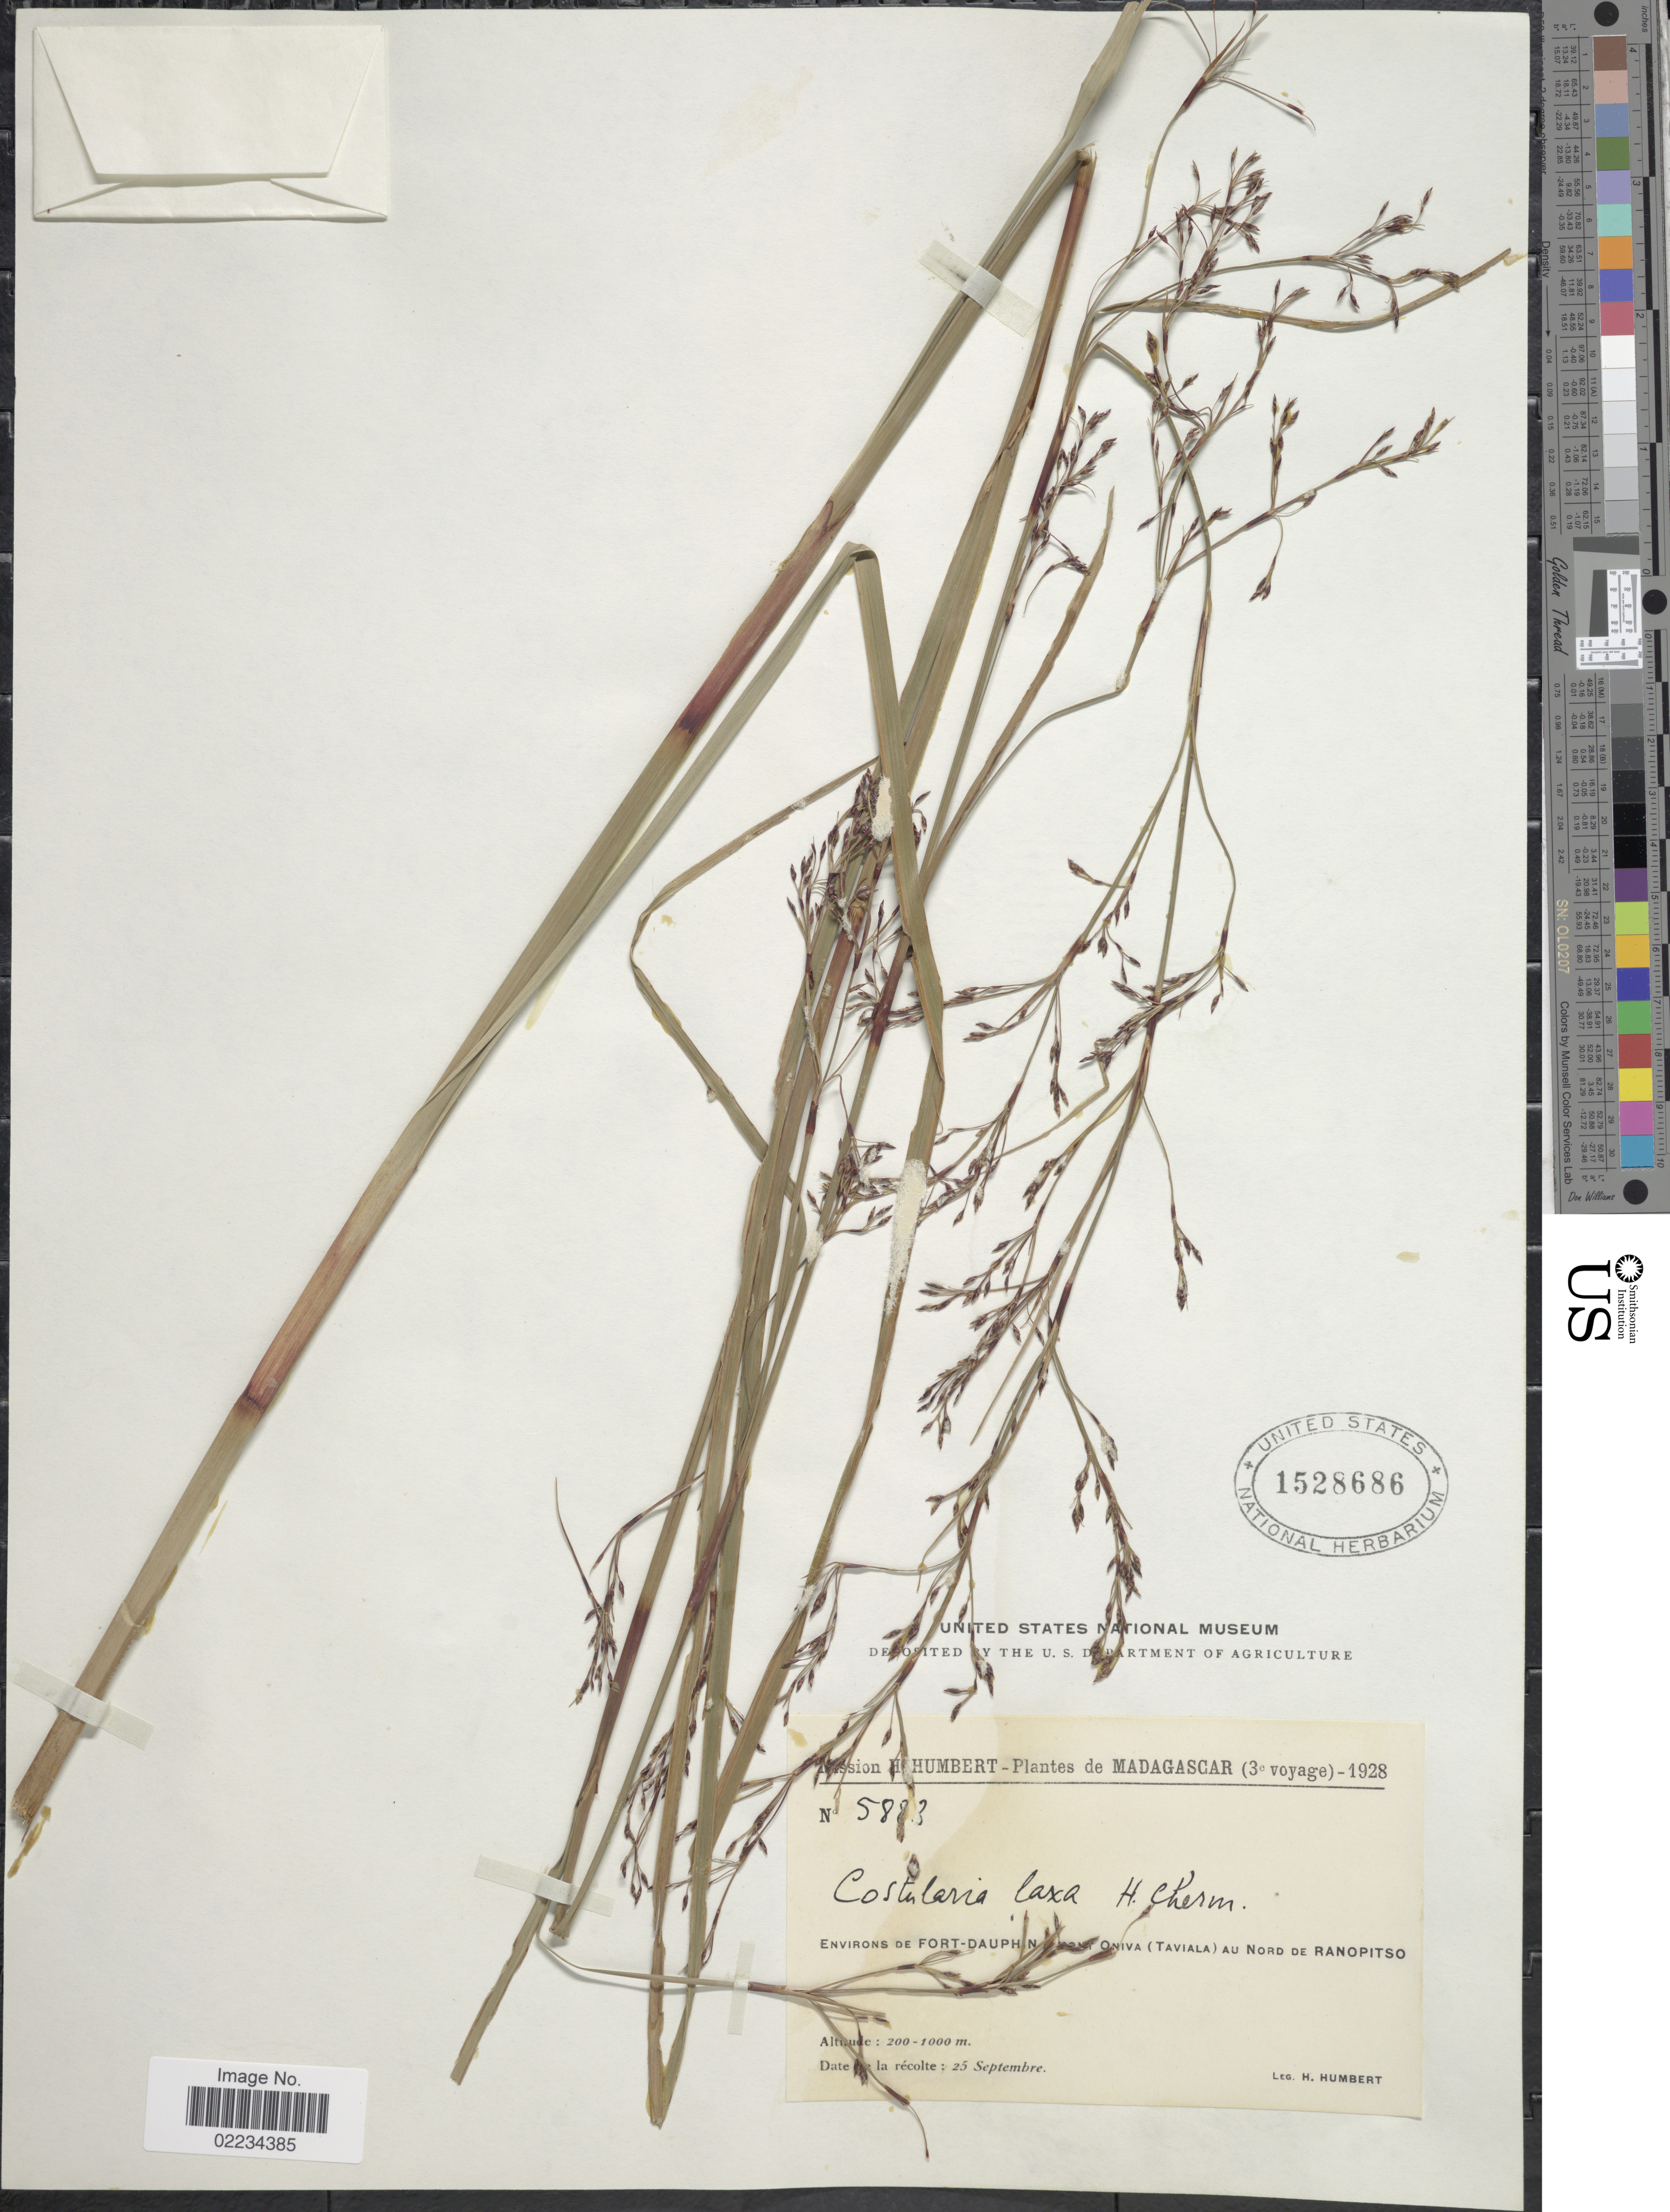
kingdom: Plantae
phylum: Tracheophyta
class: Liliopsida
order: Poales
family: Cyperaceae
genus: Costularia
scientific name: Costularia laxa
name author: Cherm.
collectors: H. Humbert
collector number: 5883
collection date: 1928-09-25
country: Madagascar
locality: Environs de Fort-Dauphin [illegible text] Oniva (Taviala) Au Nord de Ranopitso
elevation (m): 200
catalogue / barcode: US 1528686